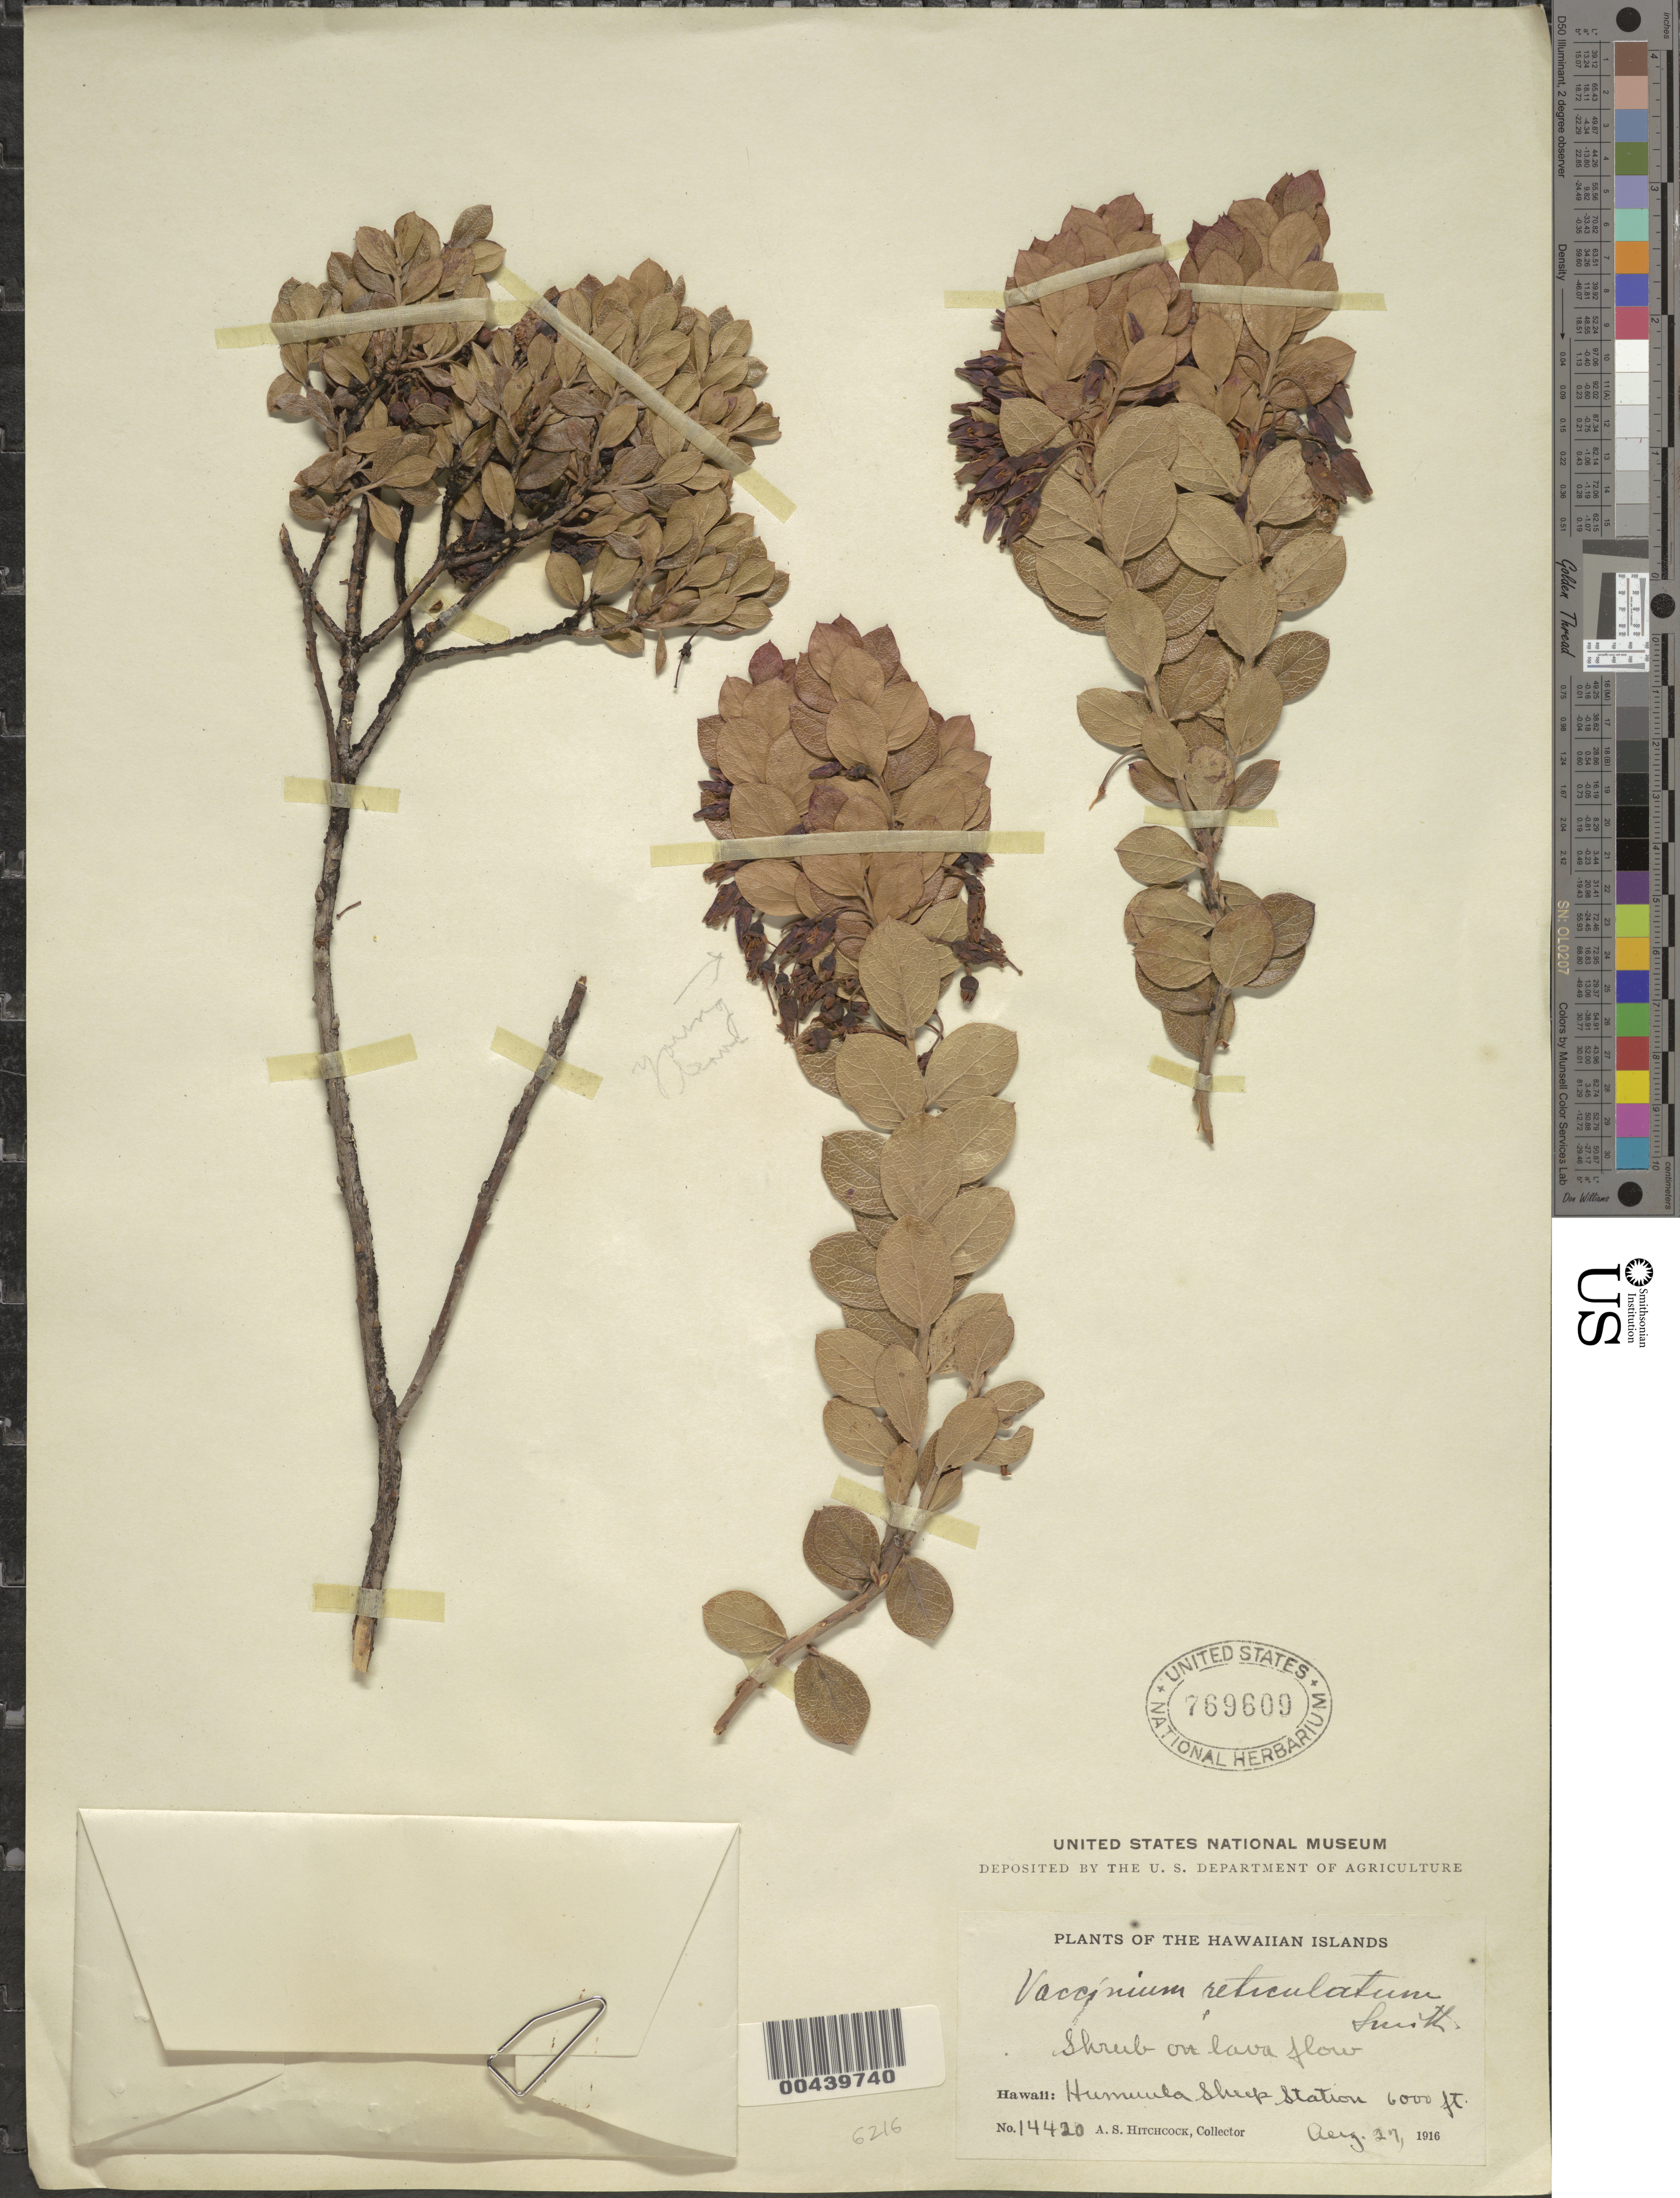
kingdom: Plantae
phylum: Tracheophyta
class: Magnoliopsida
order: Ericales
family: Ericaceae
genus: Vaccinium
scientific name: Vaccinium reticulatum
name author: Sm.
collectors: A. S. Hitchcock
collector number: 14420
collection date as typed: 27 Aug 1916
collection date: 1916-08-27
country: United States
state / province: Hawaii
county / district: Hawaii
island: Hawaii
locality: Humuula Sheep Station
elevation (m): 1829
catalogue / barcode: US 769609